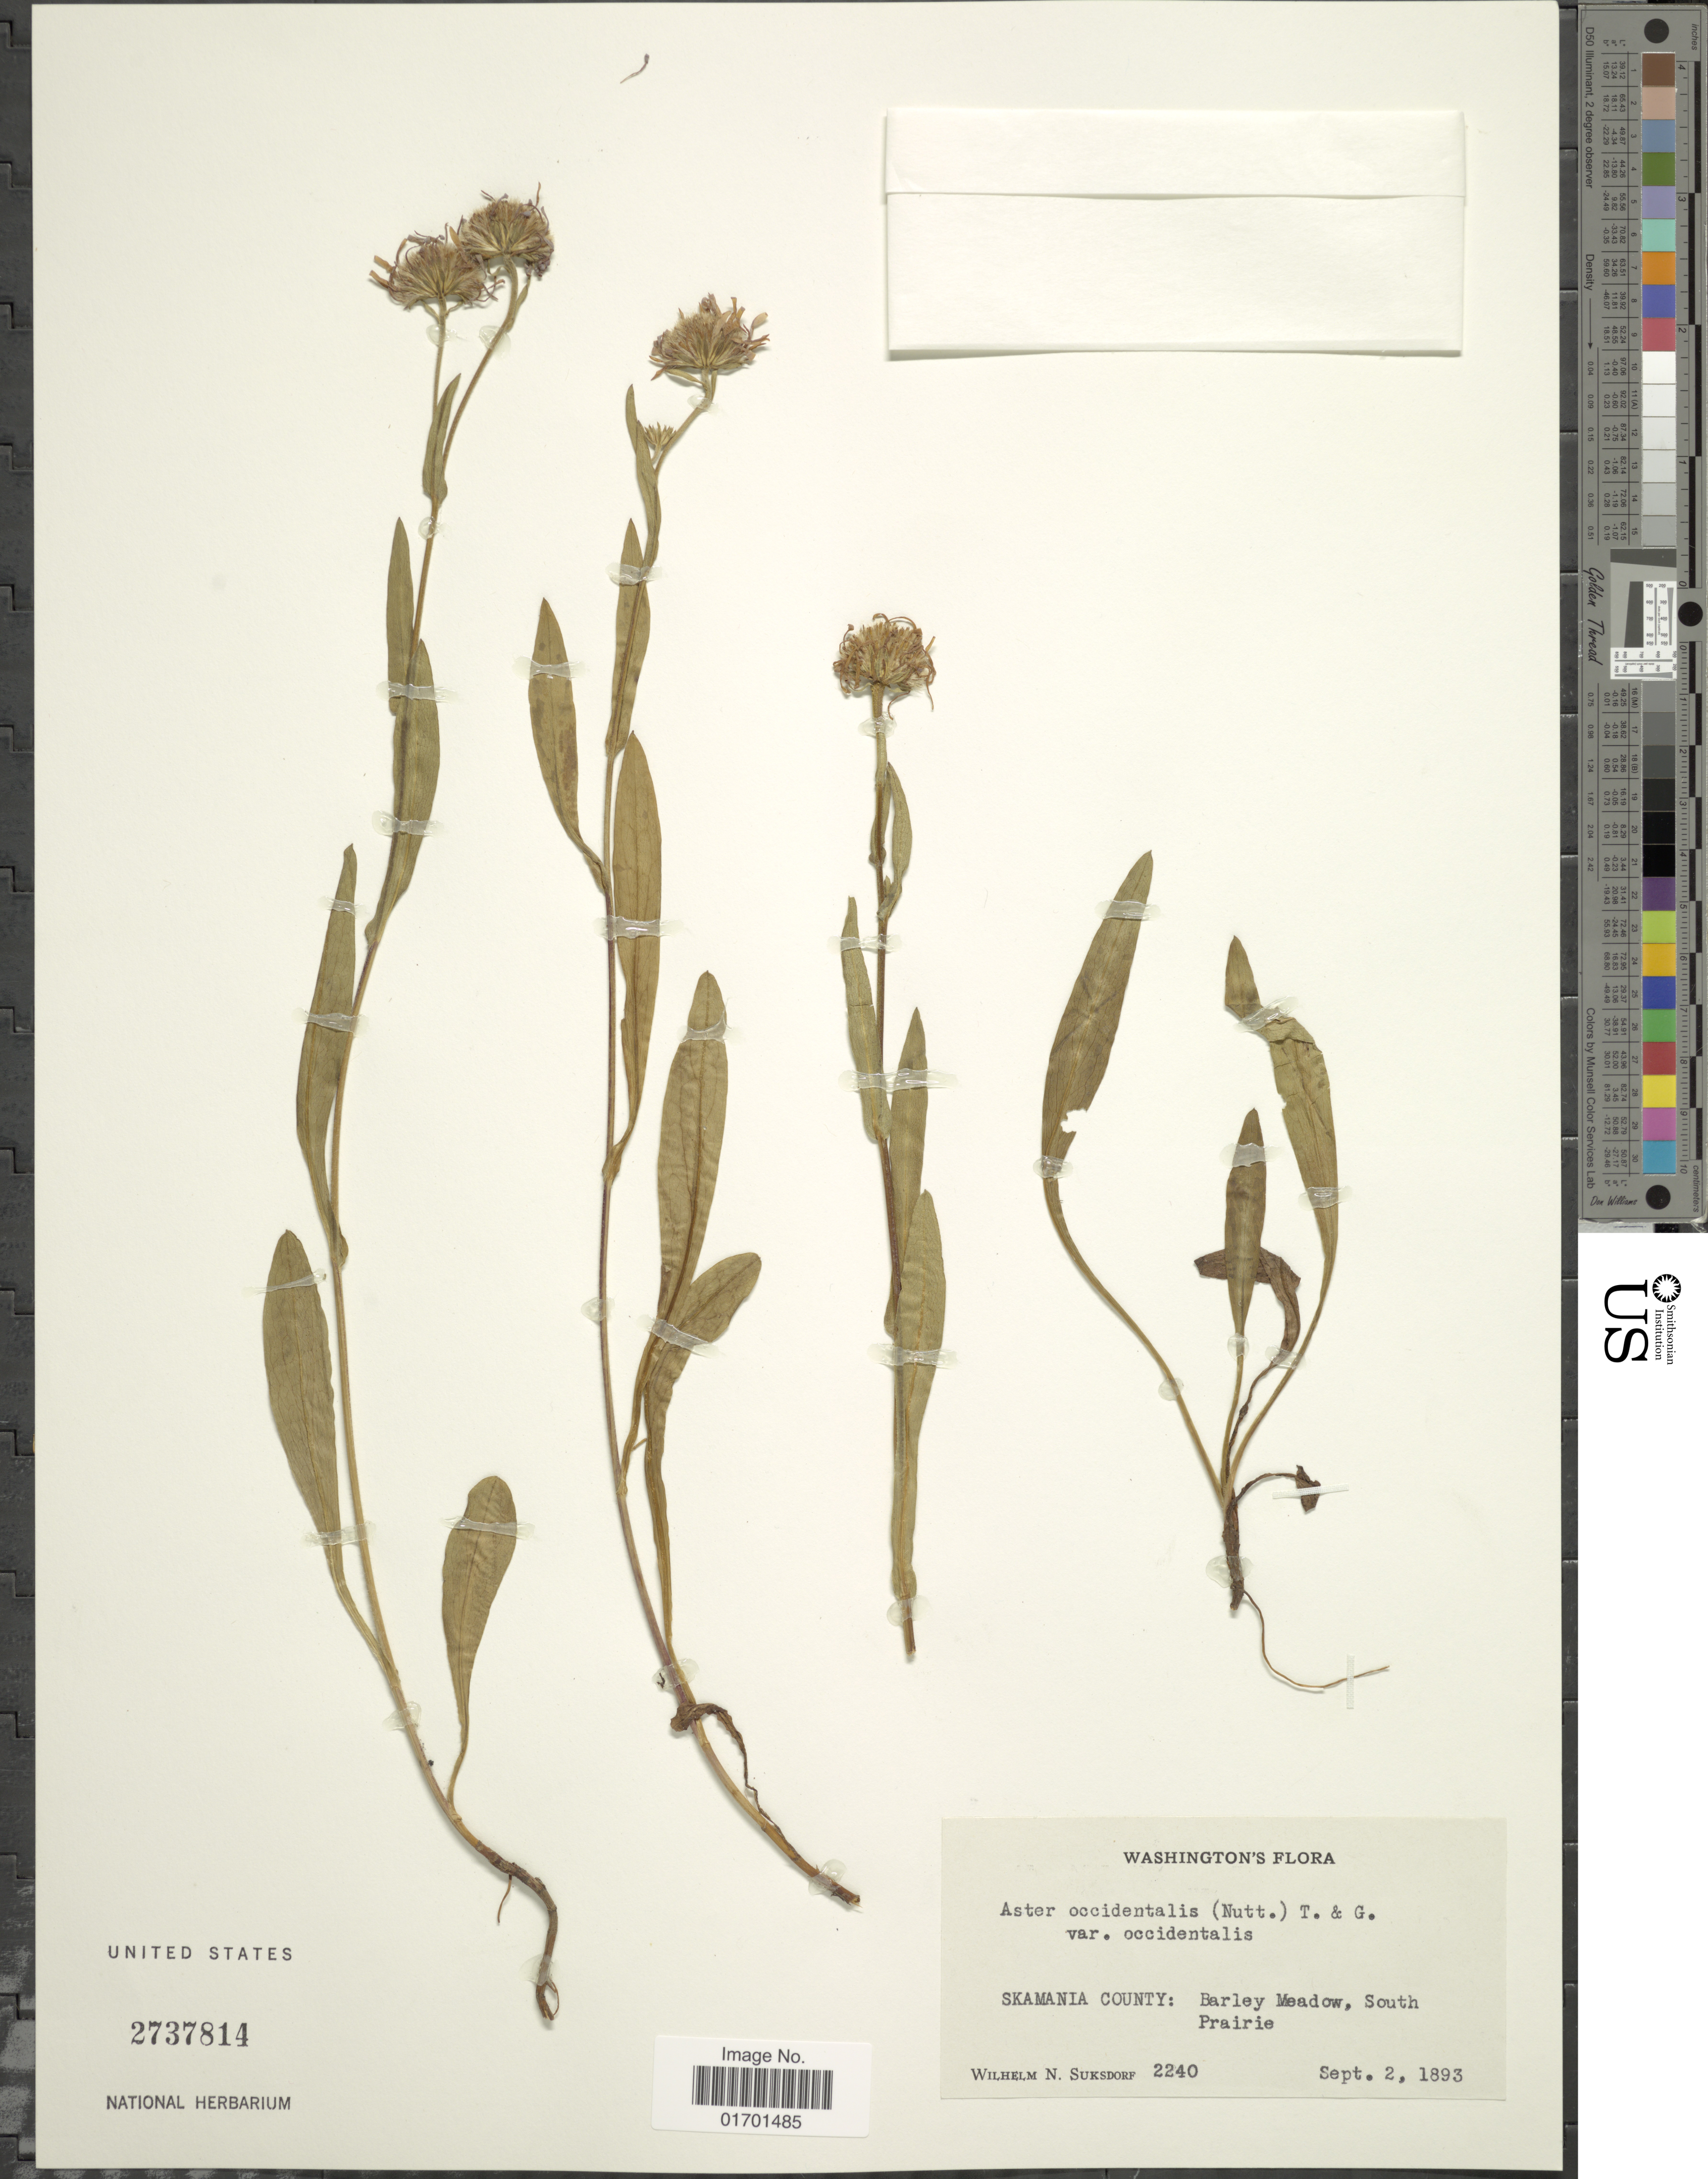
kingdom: Plantae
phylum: Tracheophyta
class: Magnoliopsida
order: Asterales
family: Asteraceae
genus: Symphyotrichum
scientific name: Symphyotrichum spathulatum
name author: (Lindl.) G.L. Nesom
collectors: W. N. Suksdorf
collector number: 2240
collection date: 1893-09-02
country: United States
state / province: Washington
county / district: Skamania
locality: Skamania County: Barley Meadow, South Prairie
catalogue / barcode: US 2737814